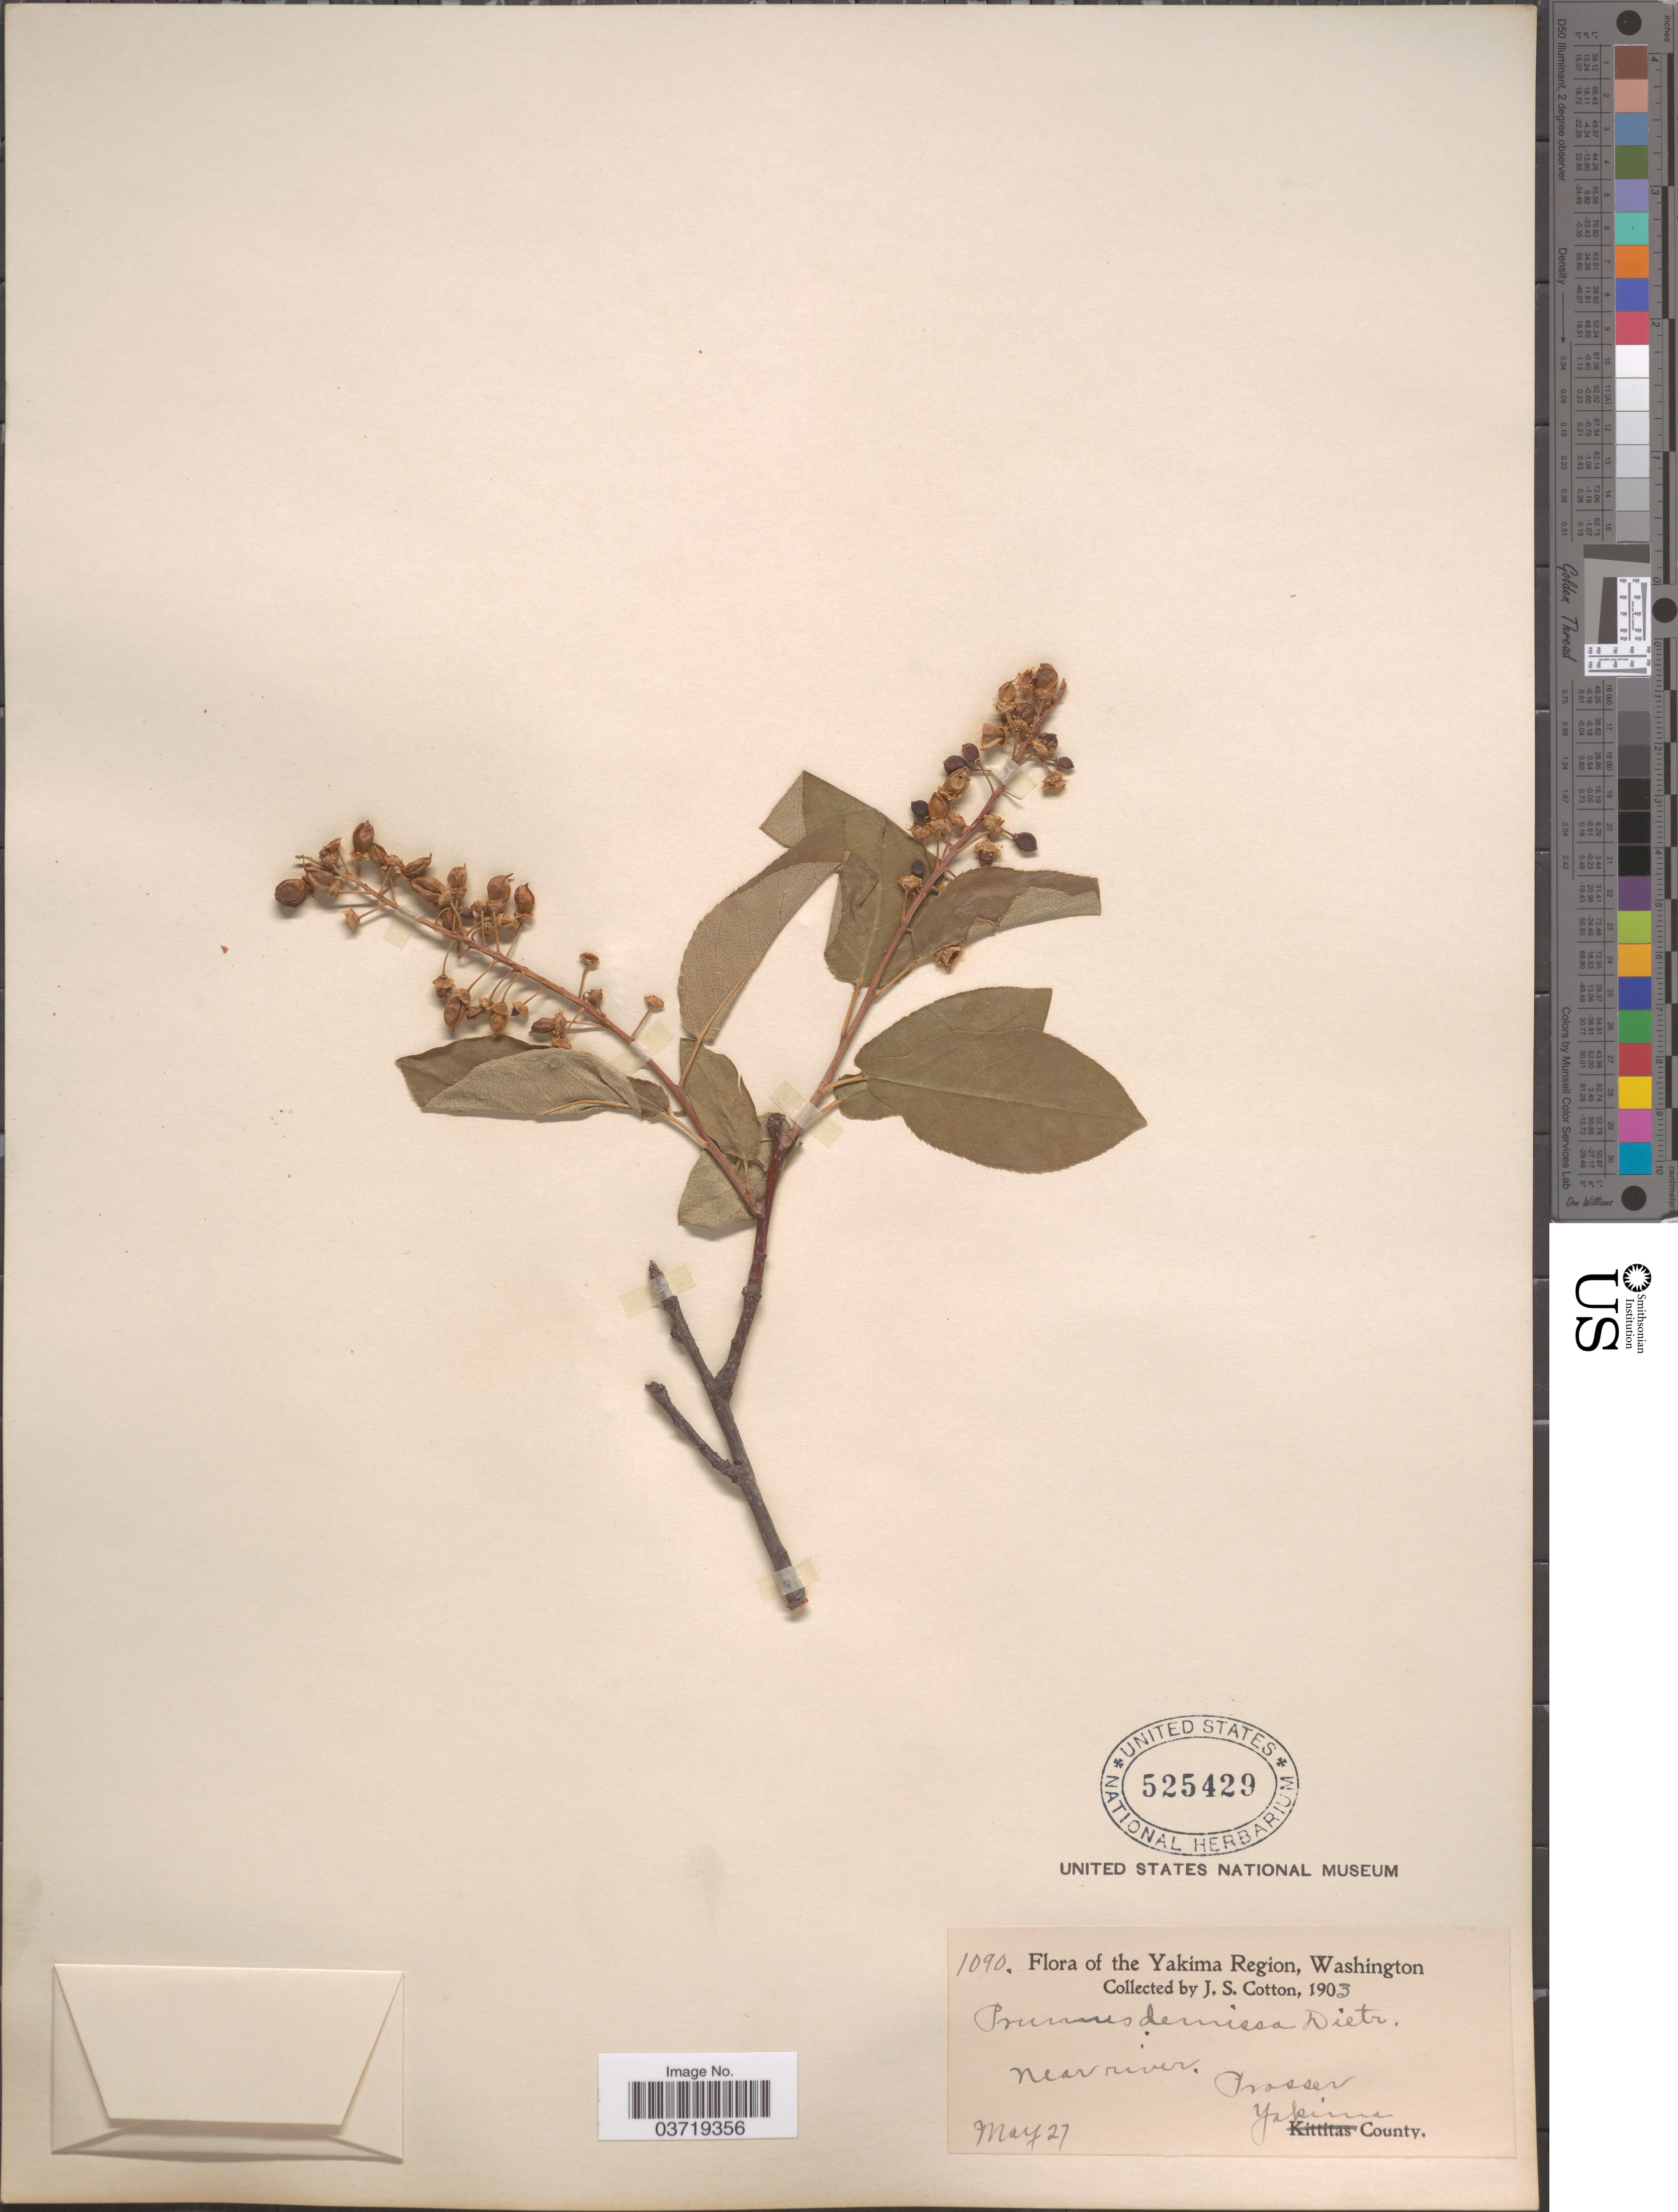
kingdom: Plantae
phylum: Tracheophyta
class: Magnoliopsida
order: Rosales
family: Rosaceae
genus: Prunus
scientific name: Prunus virginiana var. demissa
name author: (Nutt.) Torr.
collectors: J. S. Cotton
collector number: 1090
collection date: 1903-05-27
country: United States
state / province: Washington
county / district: Yakima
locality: The Yakima Region. Near river. Prasser. Yakima County.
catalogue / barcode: US 525429